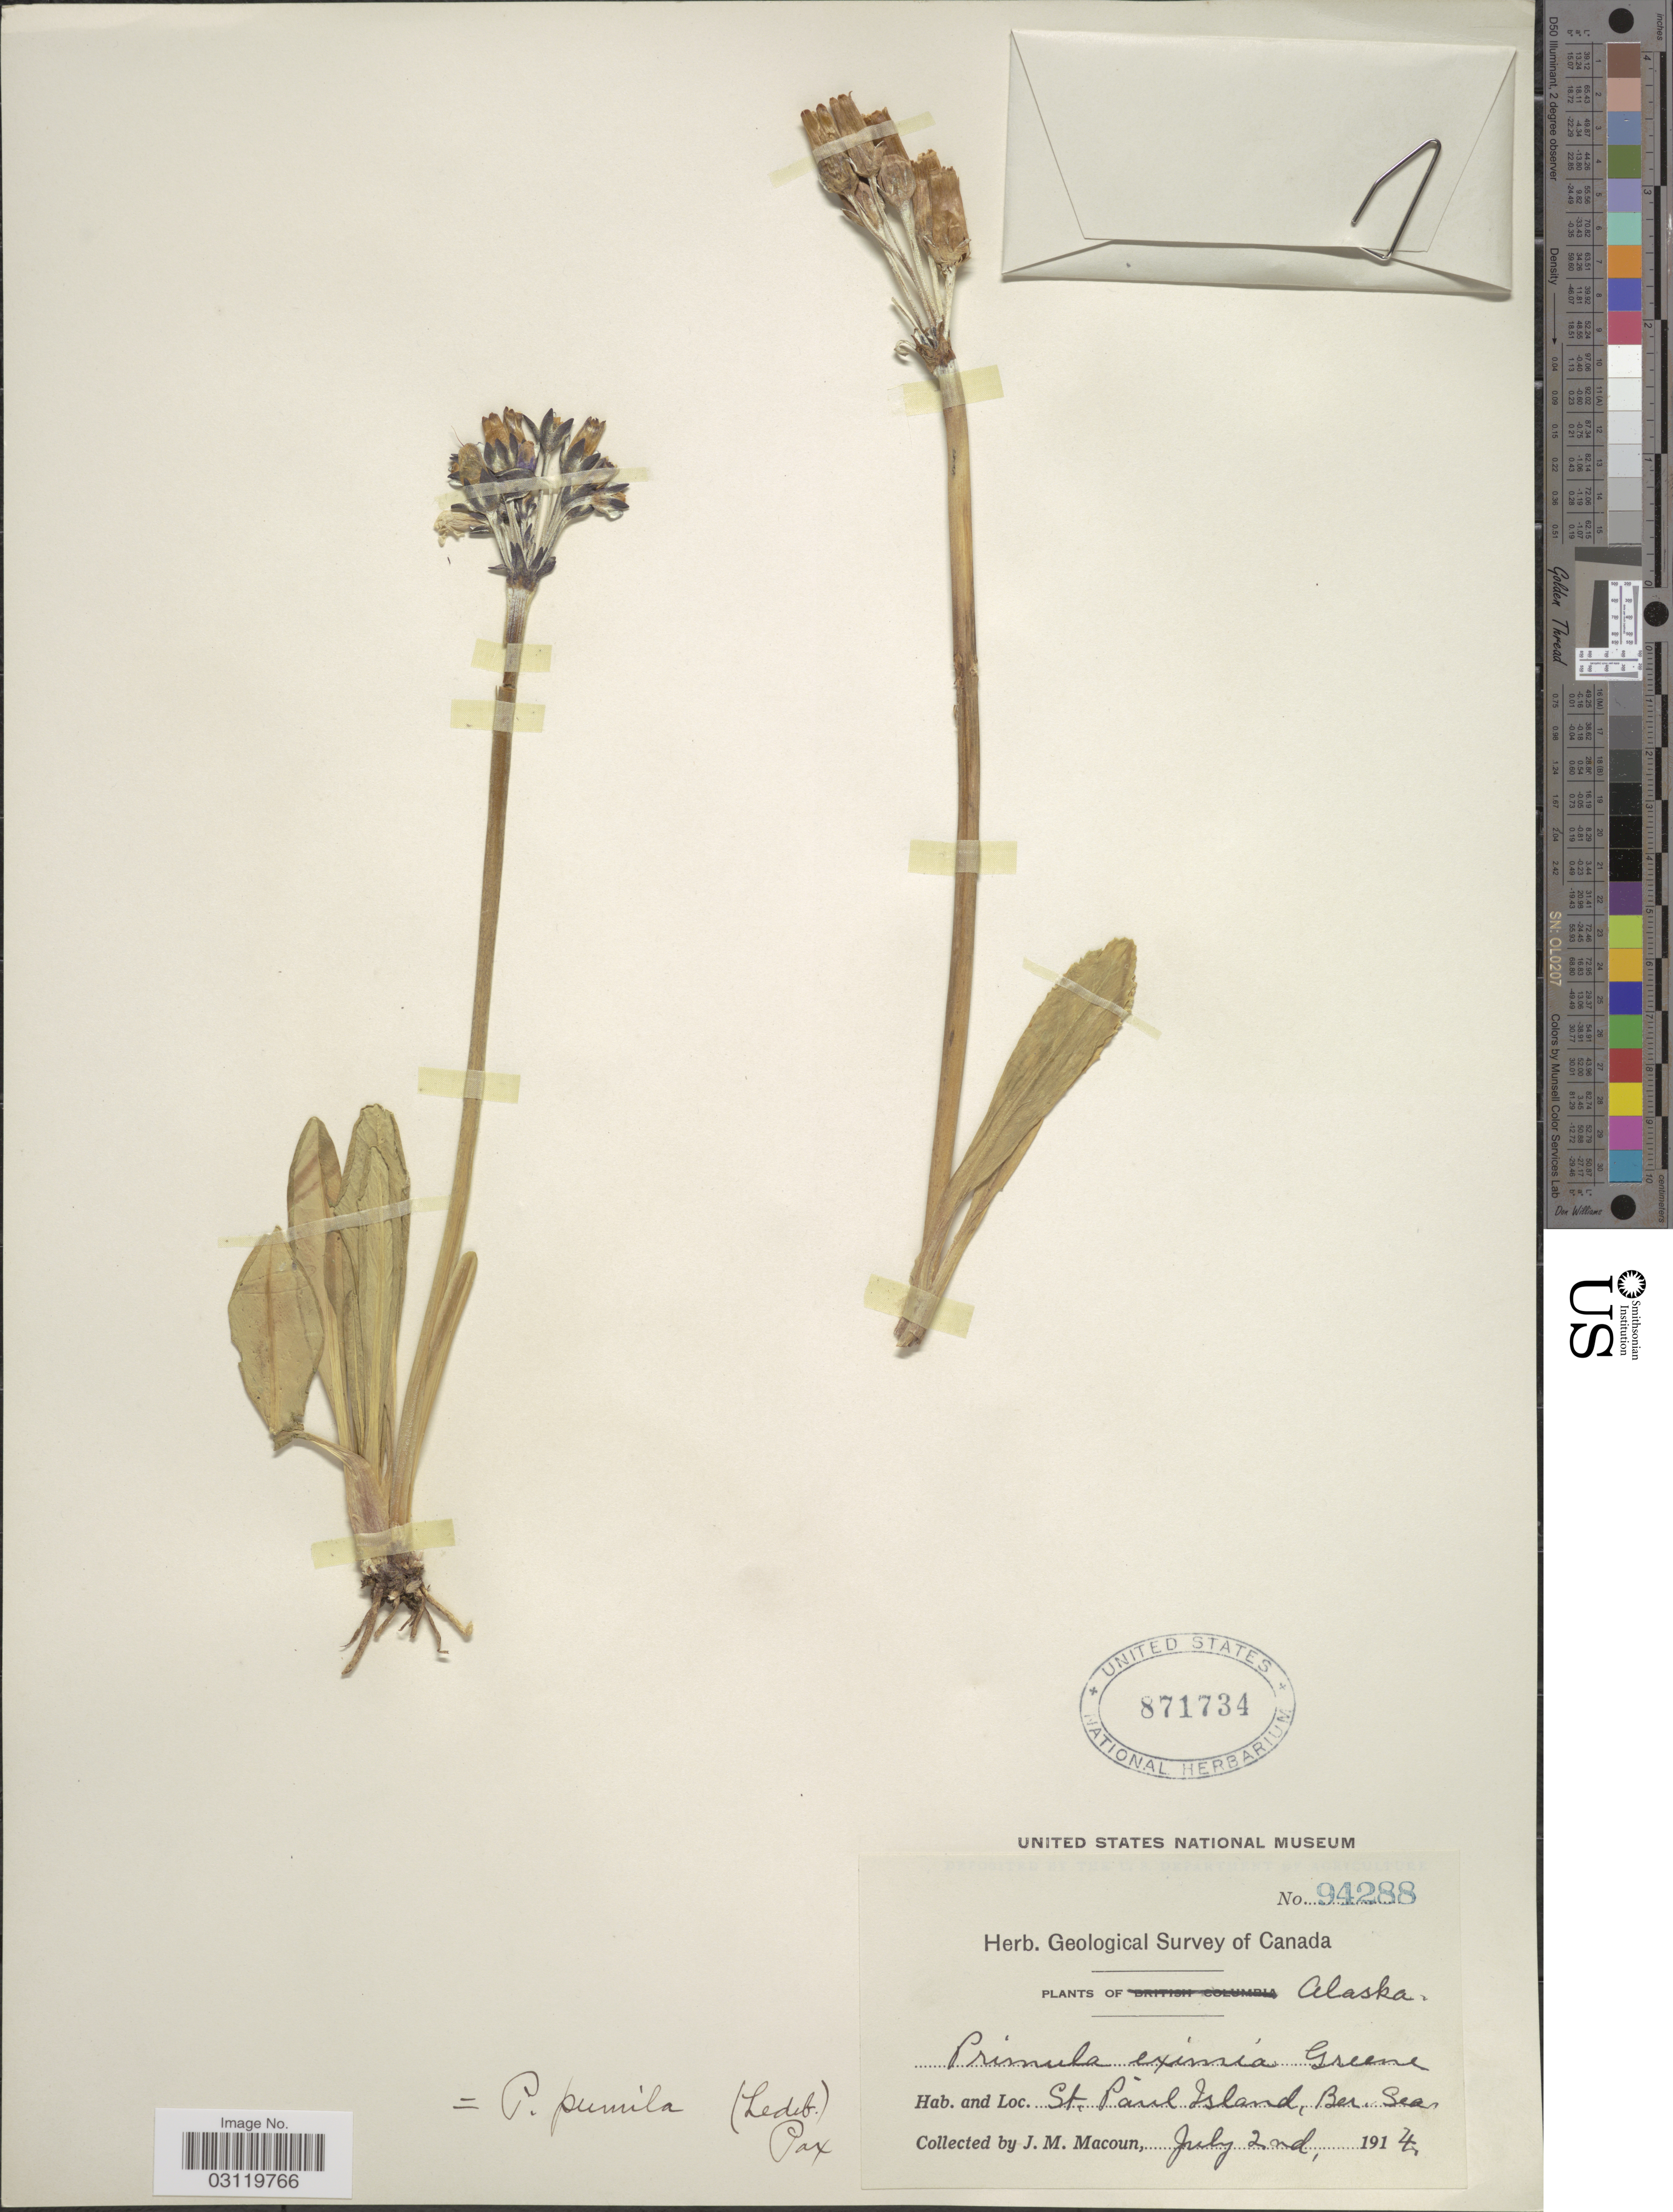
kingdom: Plantae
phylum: Tracheophyta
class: Magnoliopsida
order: Ericales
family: Primulaceae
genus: Primula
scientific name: Primula tschuktschorum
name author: Kjellm.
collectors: J. M. Macoun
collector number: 94288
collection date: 1914-07-02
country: United States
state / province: Alaska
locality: St. Paul Island, Ber. Sea.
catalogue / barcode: US 871734